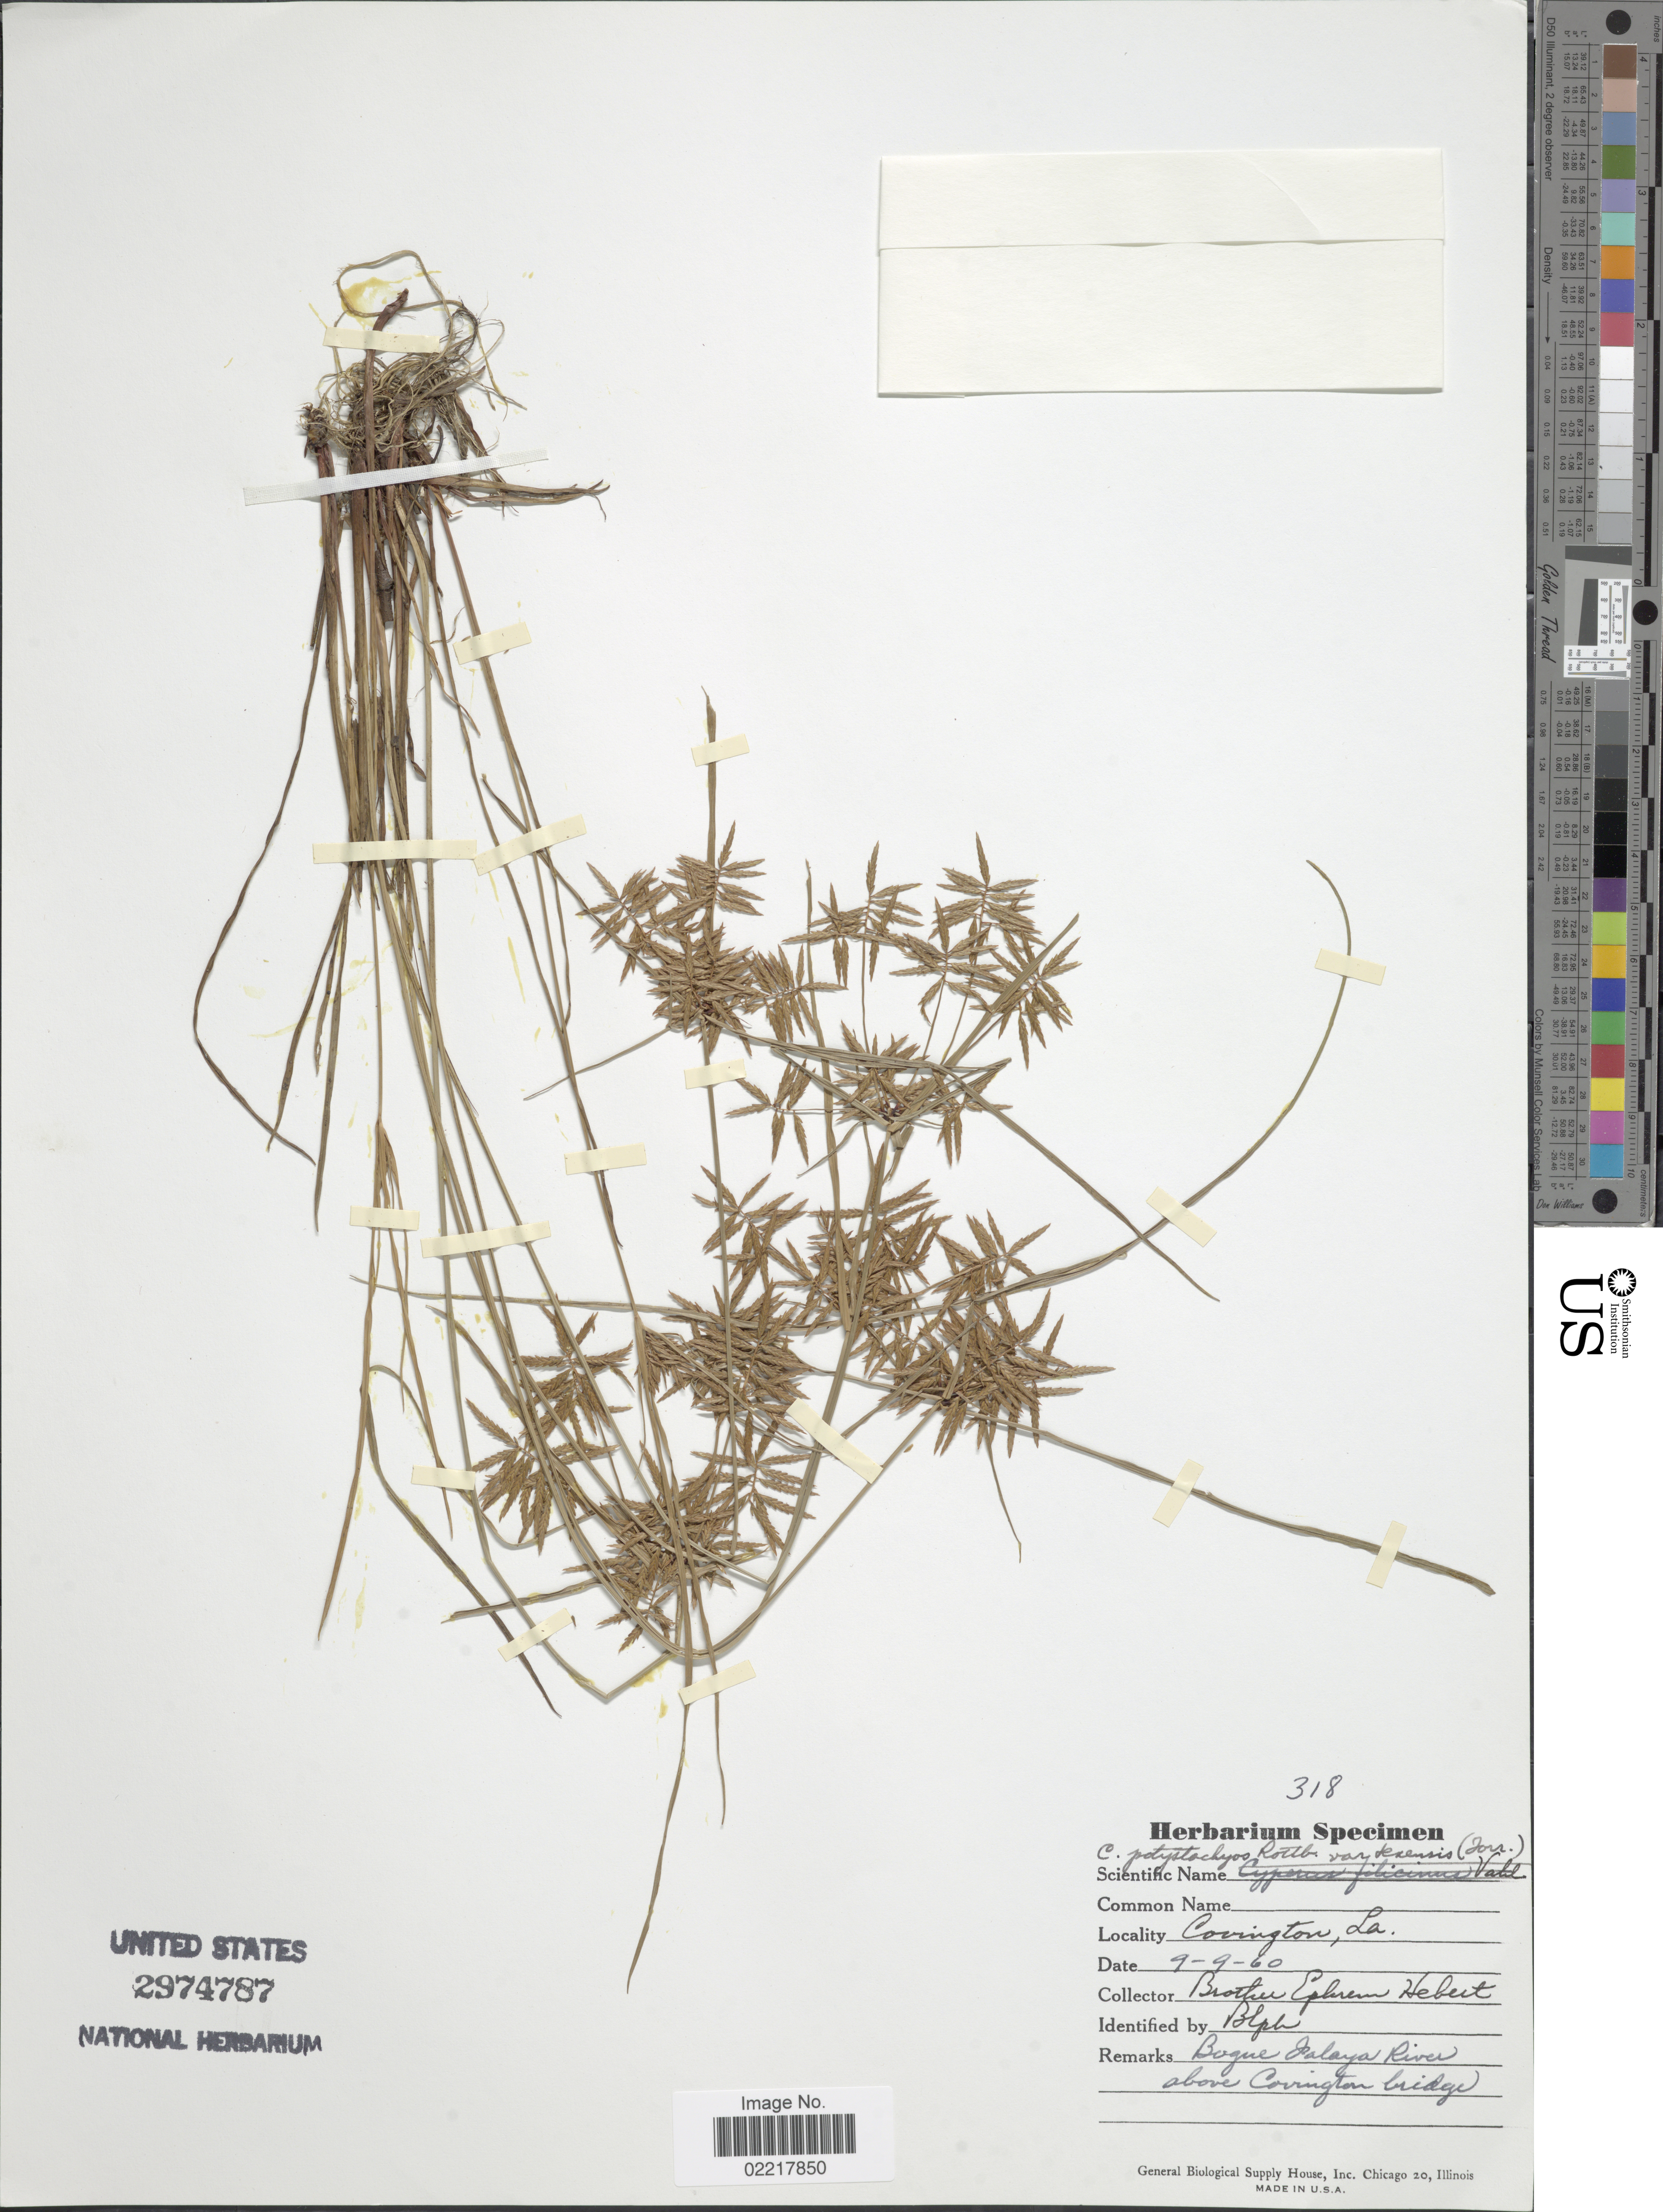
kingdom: Plantae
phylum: Tracheophyta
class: Liliopsida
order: Poales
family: Cyperaceae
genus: Cyperus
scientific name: Cyperus polystachyos var. texensis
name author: (Torr.) Fernald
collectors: E. Hebert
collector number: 318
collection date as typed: Transcribed d/m/y: 9/9/60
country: United States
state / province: Louisiana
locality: Covington, Boque Jalaya River above Covington bridge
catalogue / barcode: US 2974787